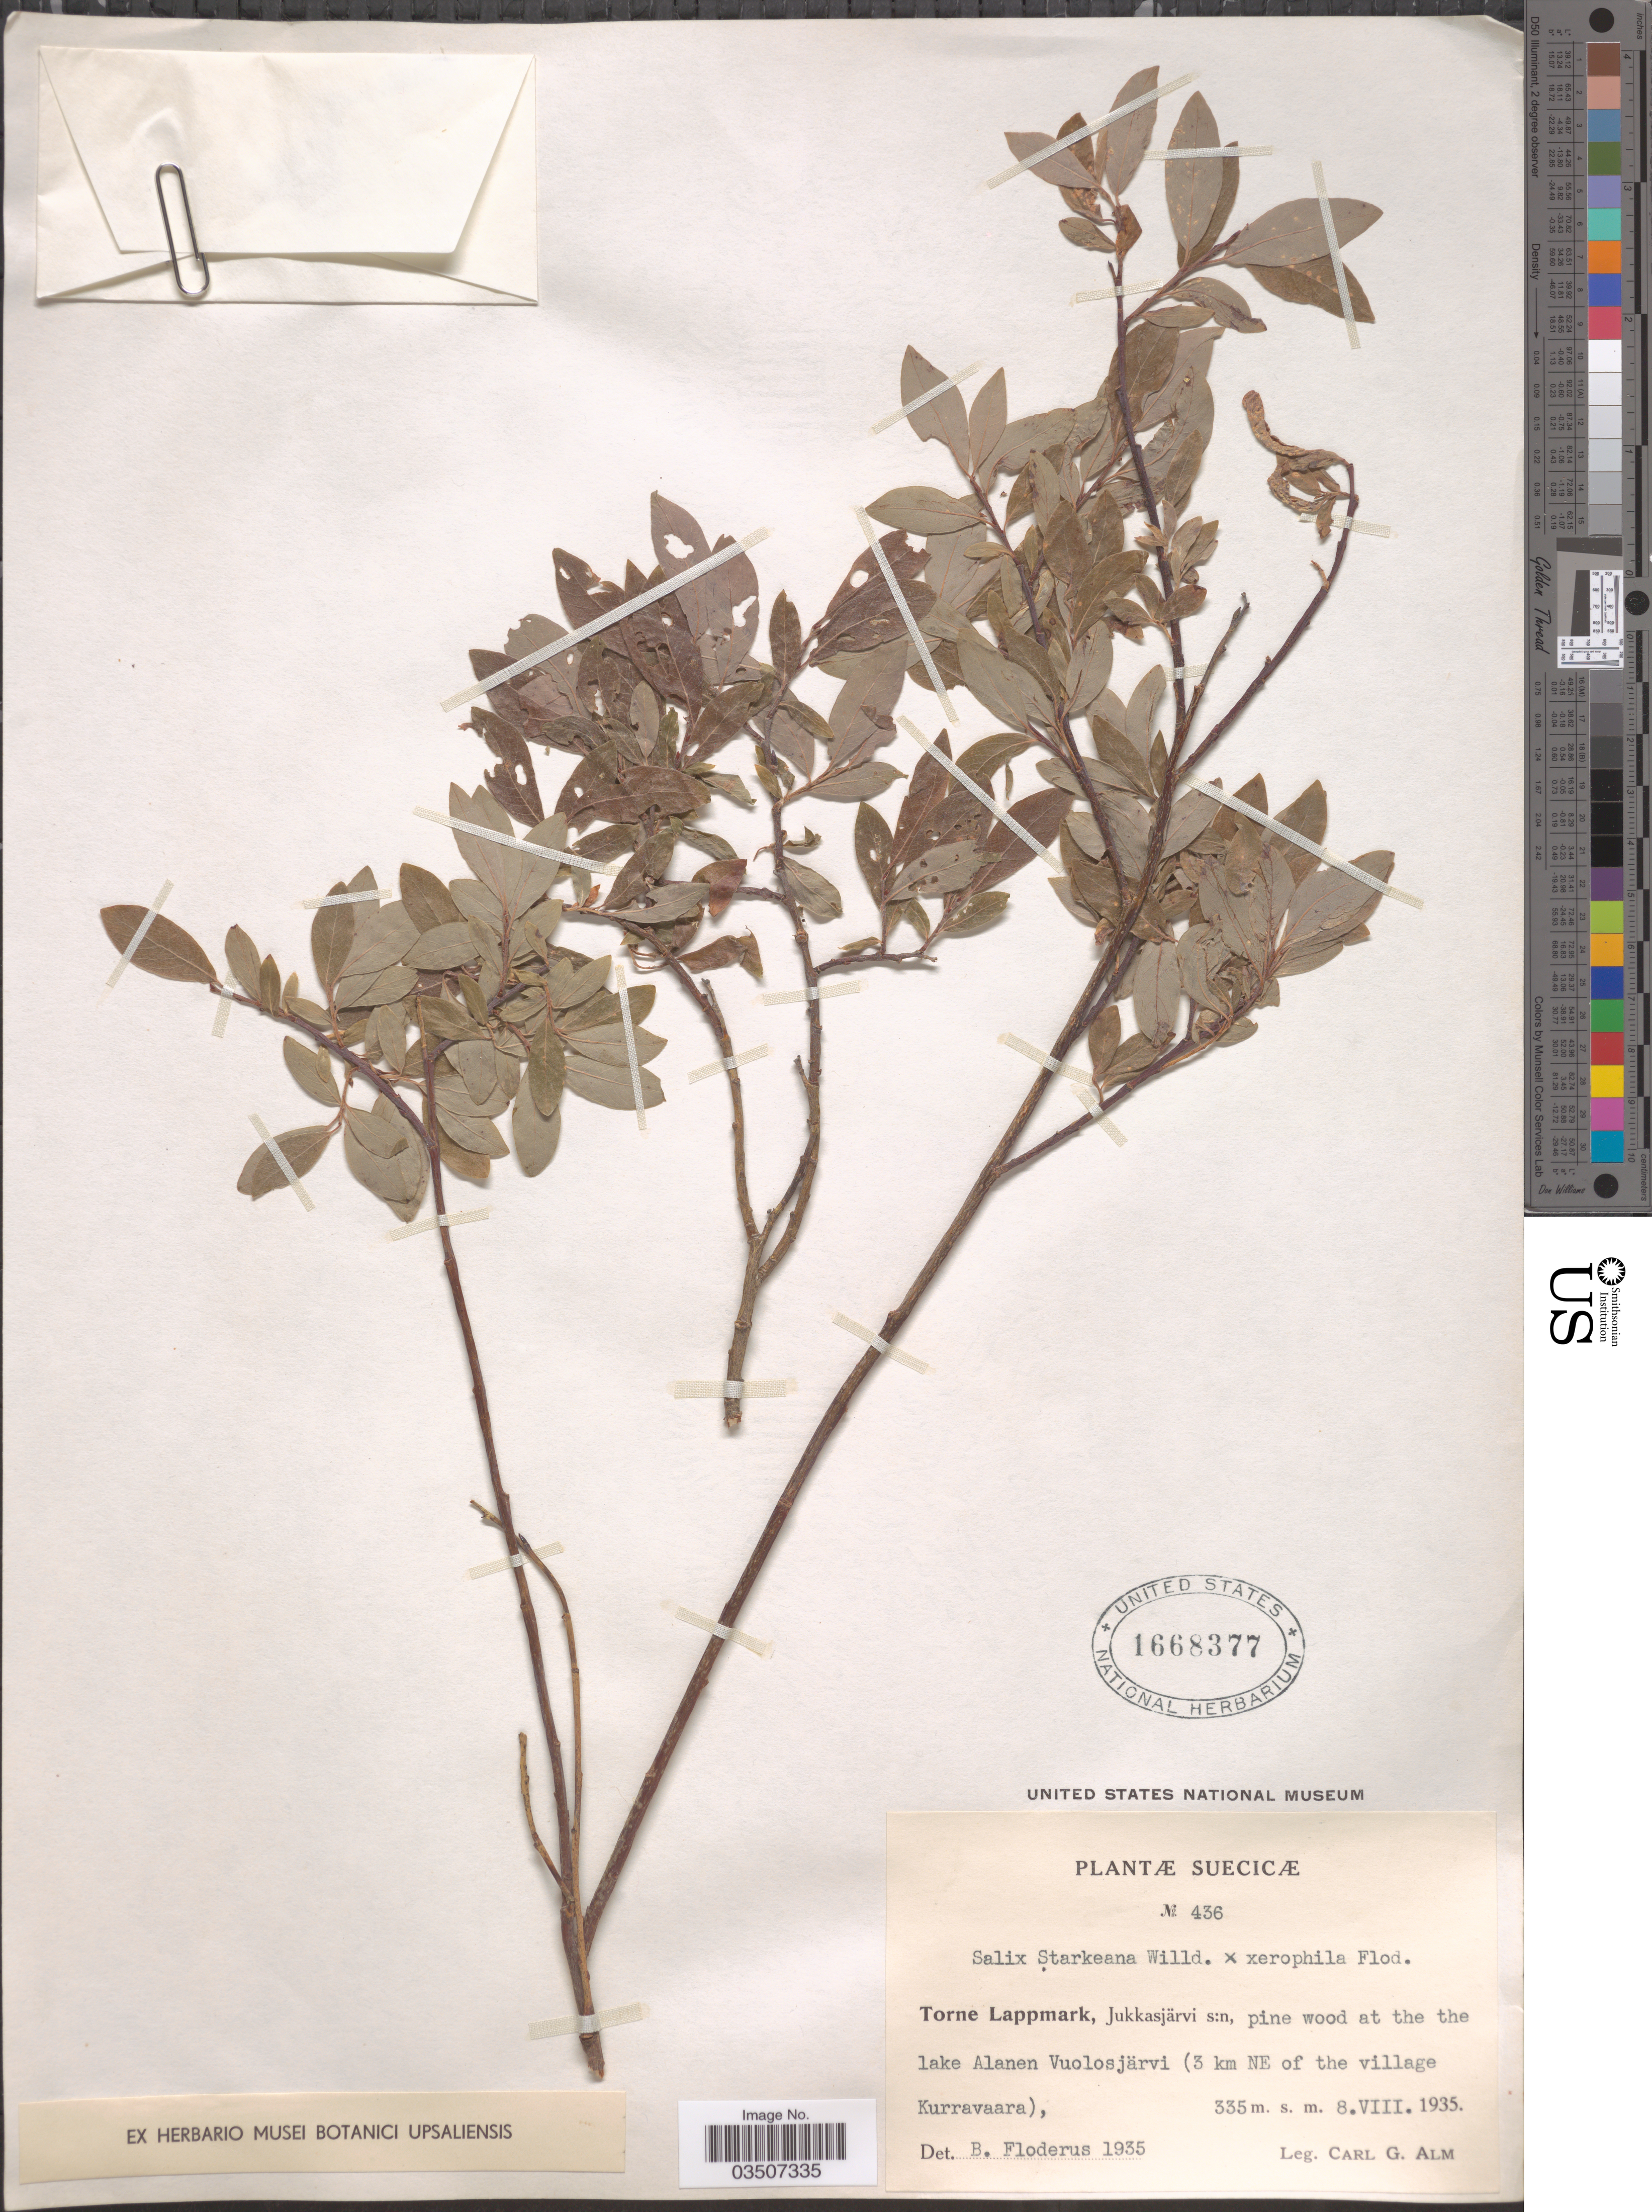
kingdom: Plantae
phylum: Tracheophyta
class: Magnoliopsida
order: Malpighiales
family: Salicaceae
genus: Salix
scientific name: Salix starkeana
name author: Willd.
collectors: C. G. Alm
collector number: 436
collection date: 1935-08-08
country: Sweden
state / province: Norrbotten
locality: Suecicæ. Torne Lappmark, Jukkasjärvi s:n, pine woods at the the lake Alanen Vuolosjärvi (3 km NE of the village Kurravaara).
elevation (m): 335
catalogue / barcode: US 1668377